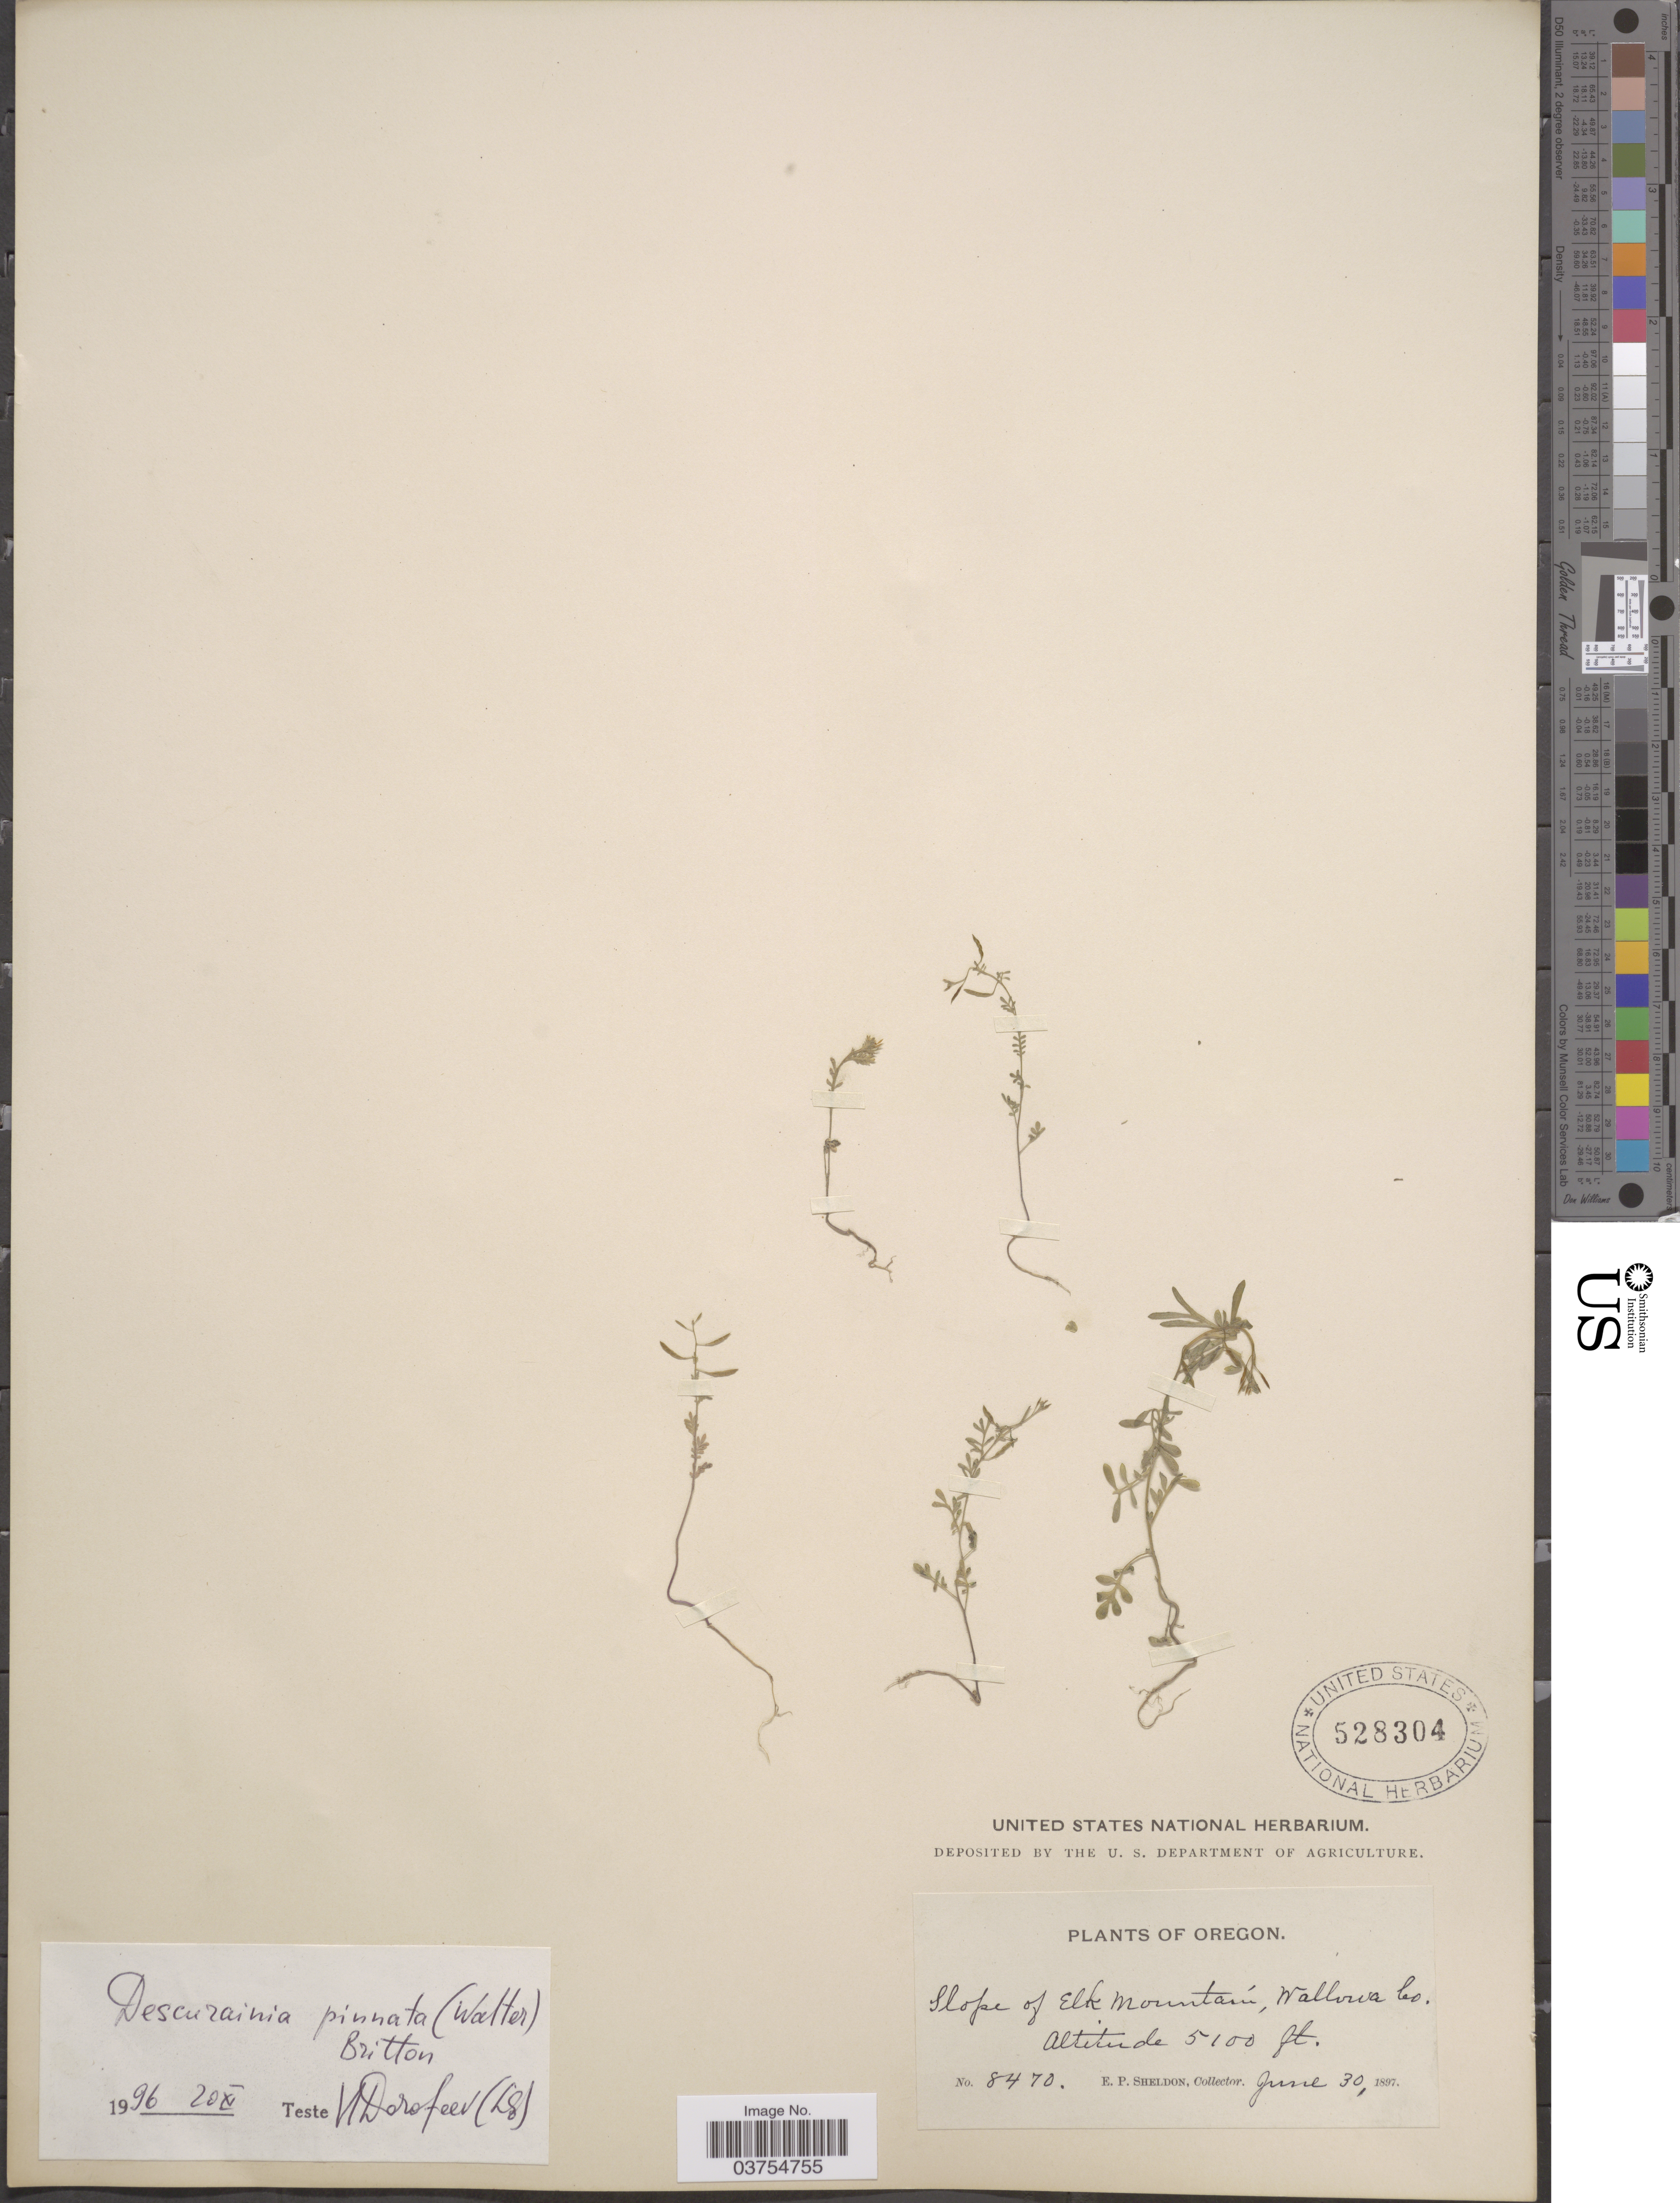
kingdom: Plantae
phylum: Tracheophyta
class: Magnoliopsida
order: Brassicales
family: Brassicaceae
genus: Descurainia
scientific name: Descurainia pinnata subsp. filipes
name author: (A. Gray) Detling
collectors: E. P. Sheldon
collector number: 8470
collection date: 1897-06-30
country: United States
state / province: Oregon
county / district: Wallowa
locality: Slope of Elk Mountain, Wallowa Co.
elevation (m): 1554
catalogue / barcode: US 528304